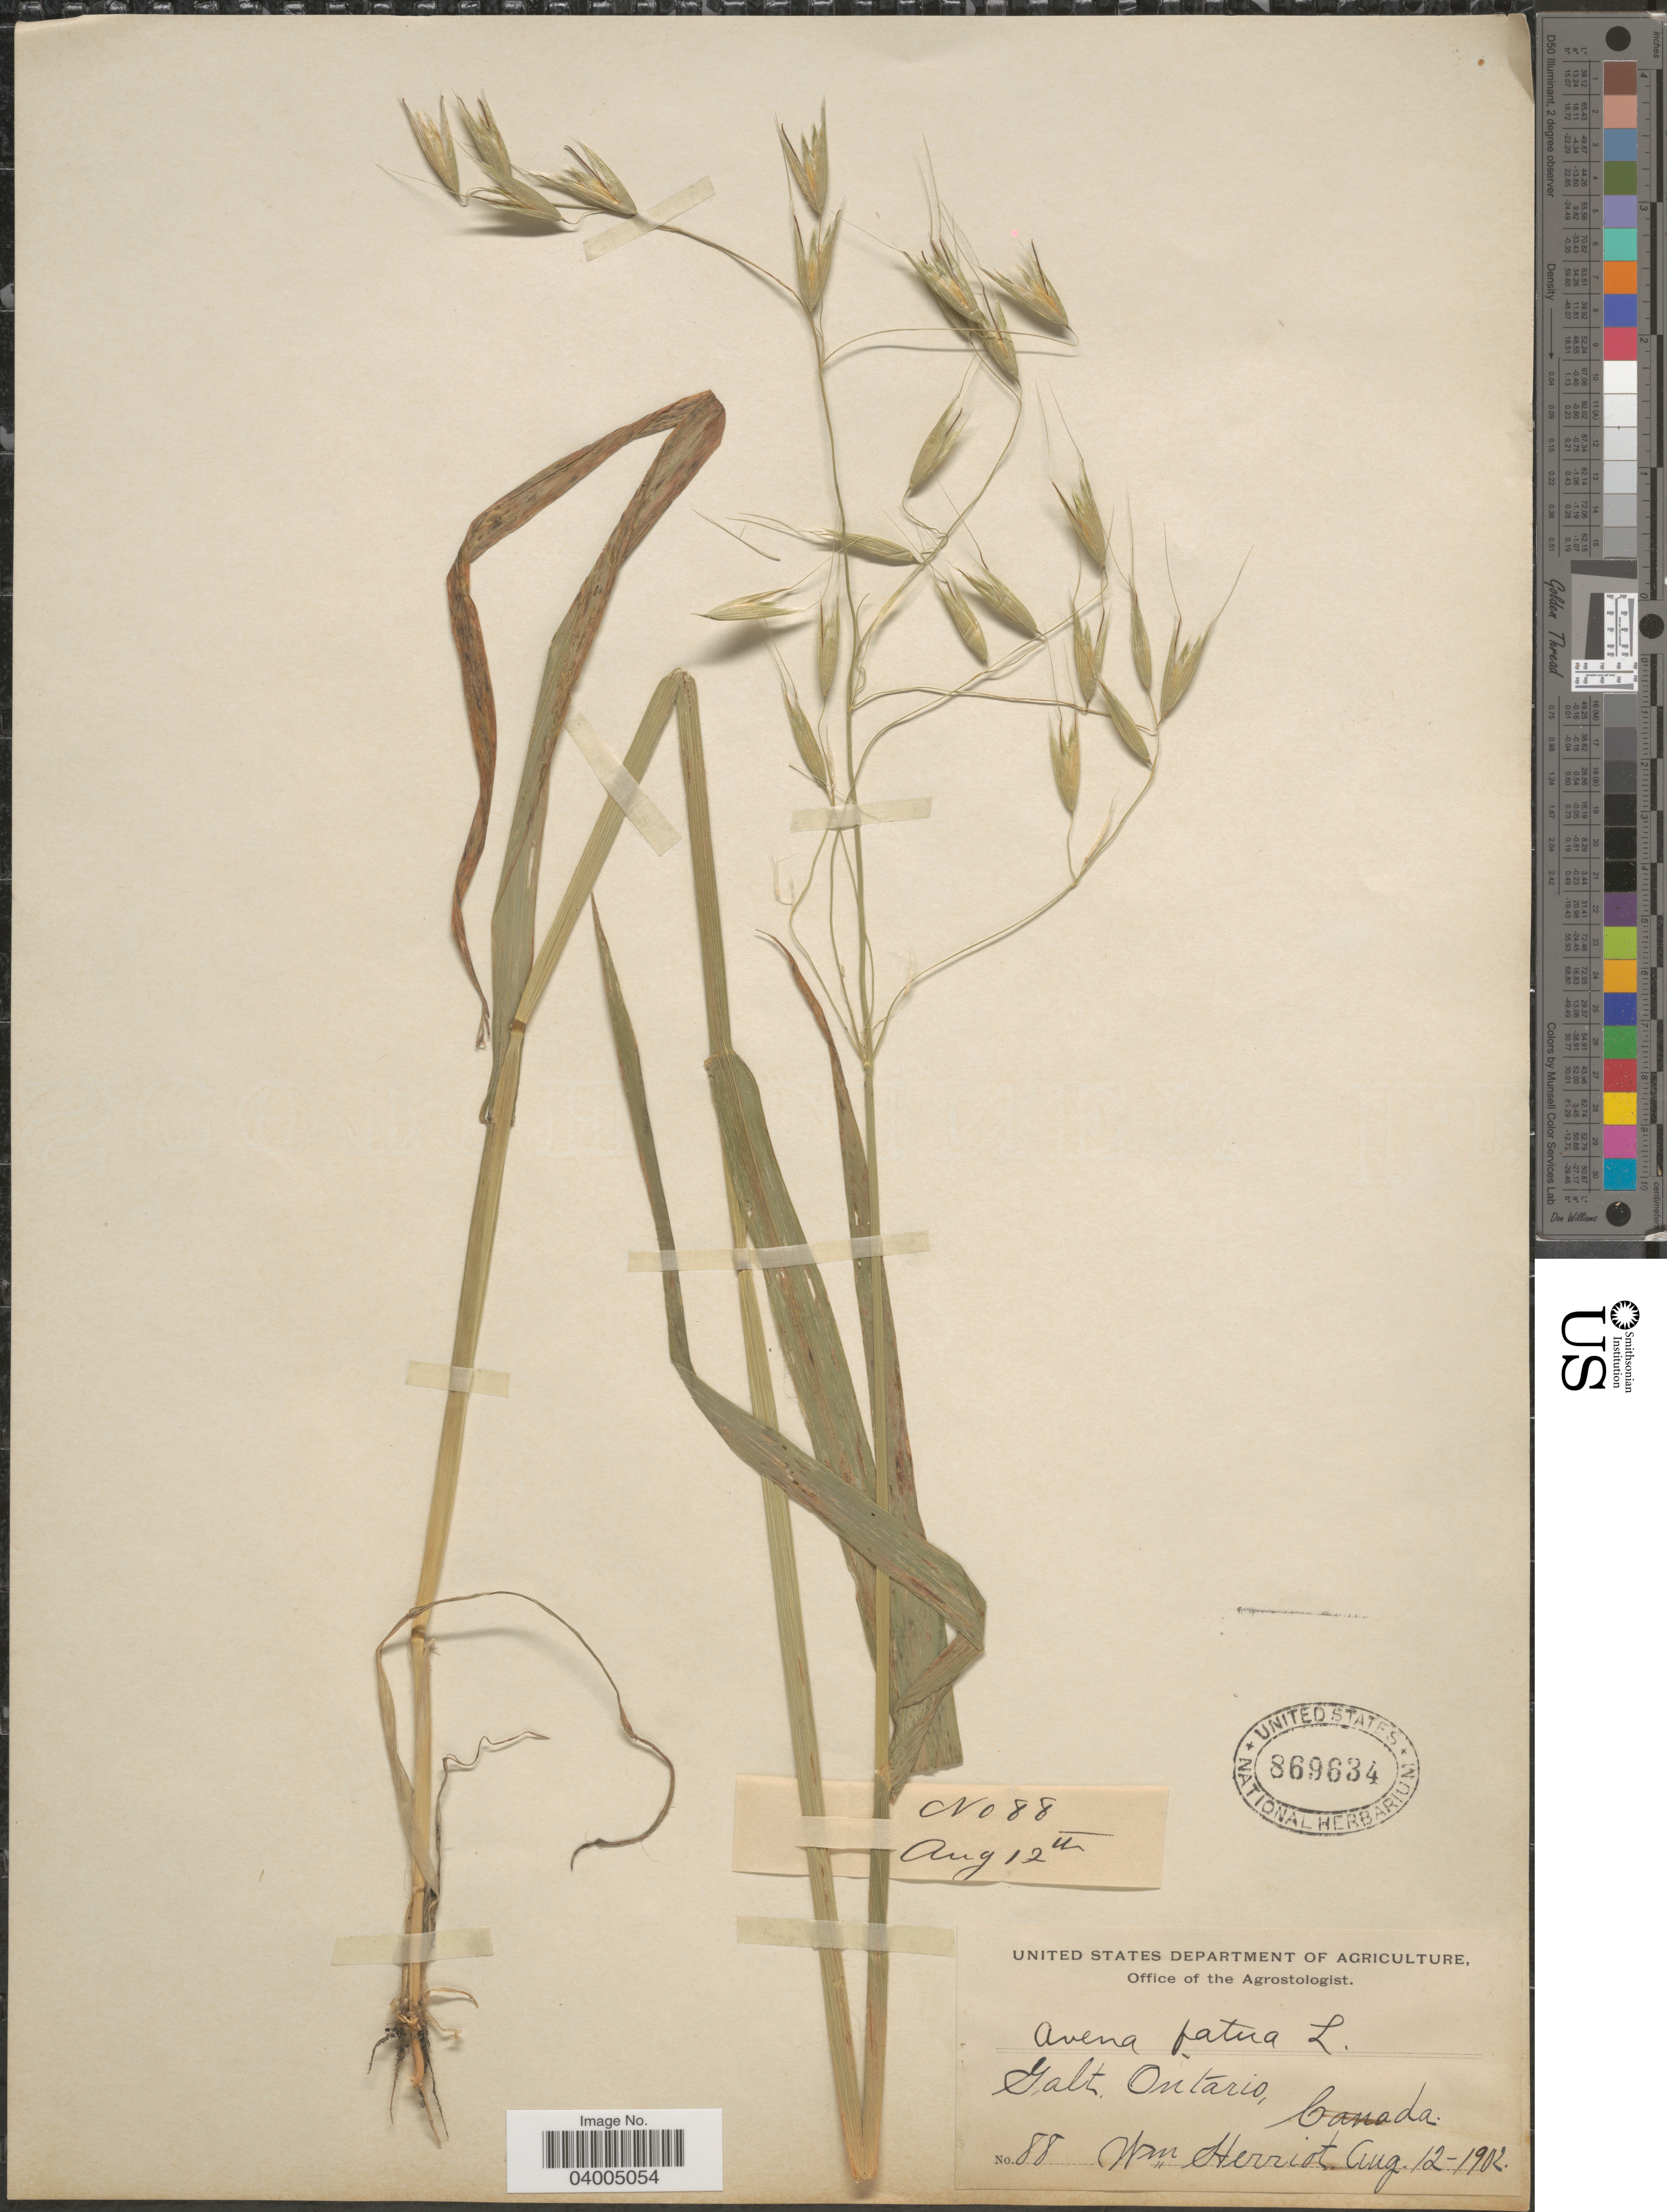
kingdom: Plantae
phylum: Tracheophyta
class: Liliopsida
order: Poales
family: Poaceae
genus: Avena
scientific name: Avena fatua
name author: L.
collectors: W. Herriot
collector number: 88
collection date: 1902-08-12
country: Canada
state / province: Ontario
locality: Galt.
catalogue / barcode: US 869634